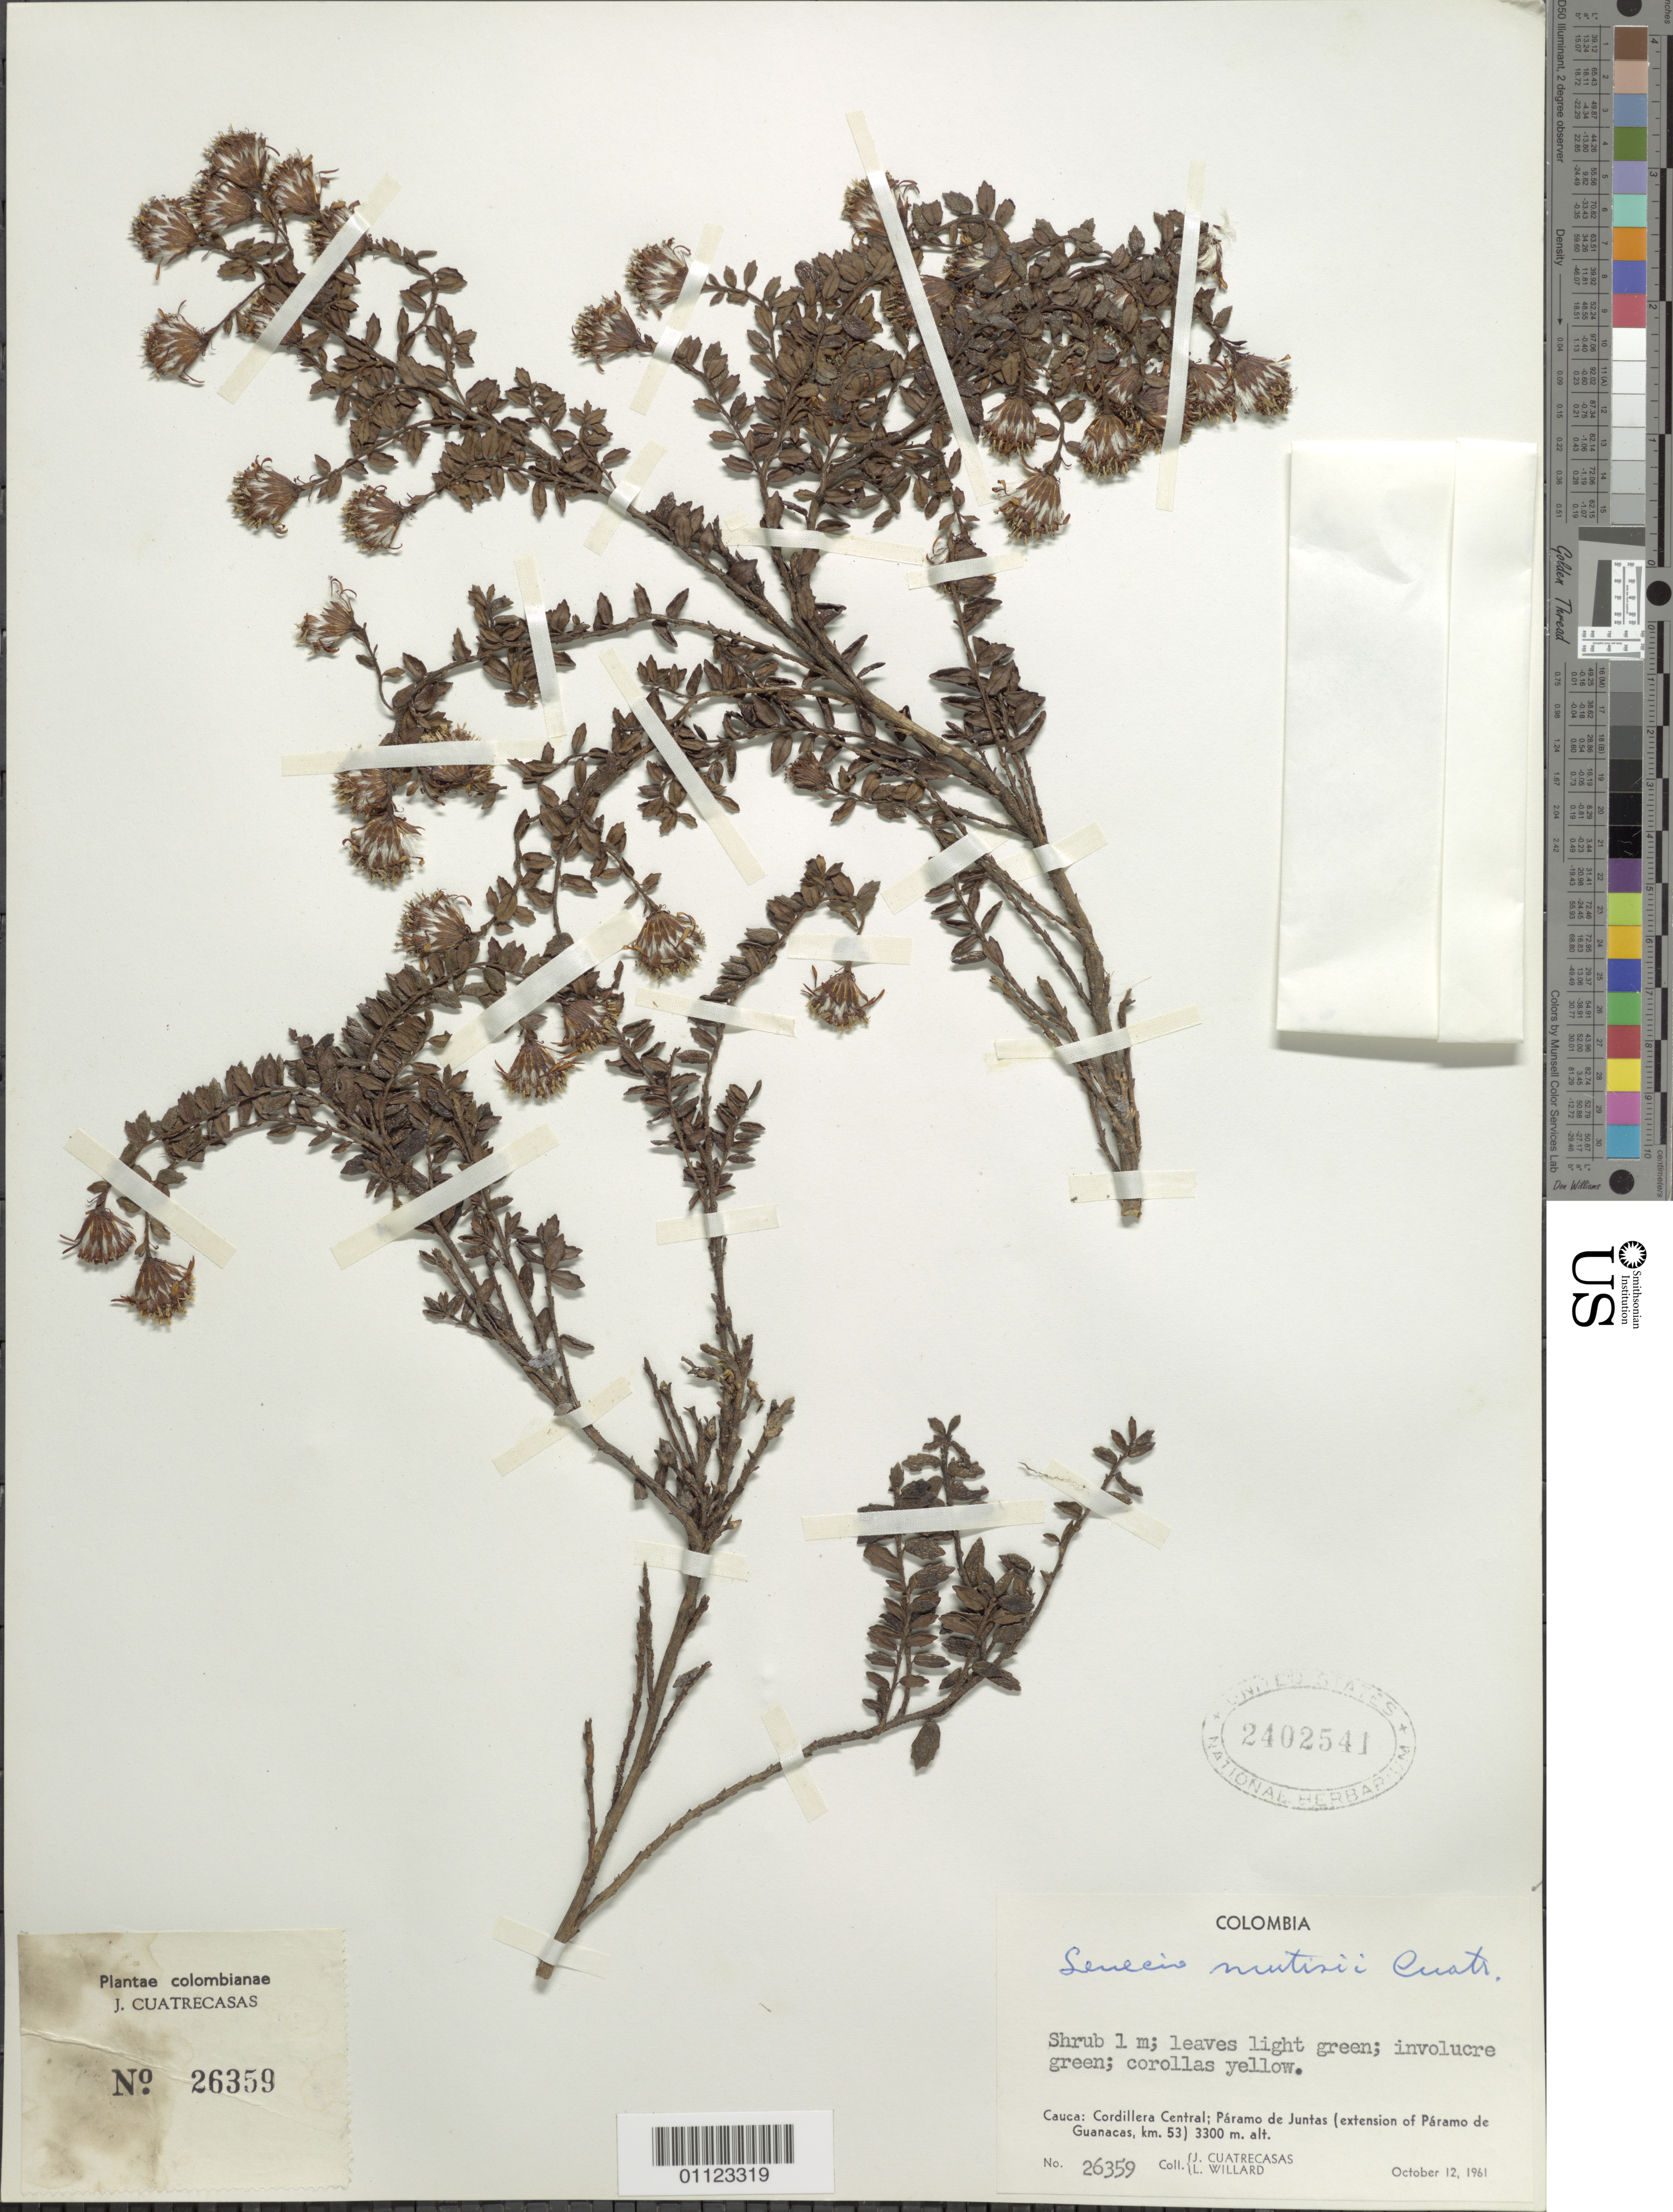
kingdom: Plantae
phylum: Tracheophyta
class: Magnoliopsida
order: Asterales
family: Asteraceae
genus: Pentacalia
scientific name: Pentacalia mutisii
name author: (Cuatrec.) Cuatrec.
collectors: J. Cuatrecasas & L. Willard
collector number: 26359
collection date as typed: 12 October 1961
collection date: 1961-10-12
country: Colombia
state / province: Cauca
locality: Cordillera Central: Páramo de Juntas (extension of Páramo de Guanacas, km 53)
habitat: Páramo.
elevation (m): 3300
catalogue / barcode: US 2402541